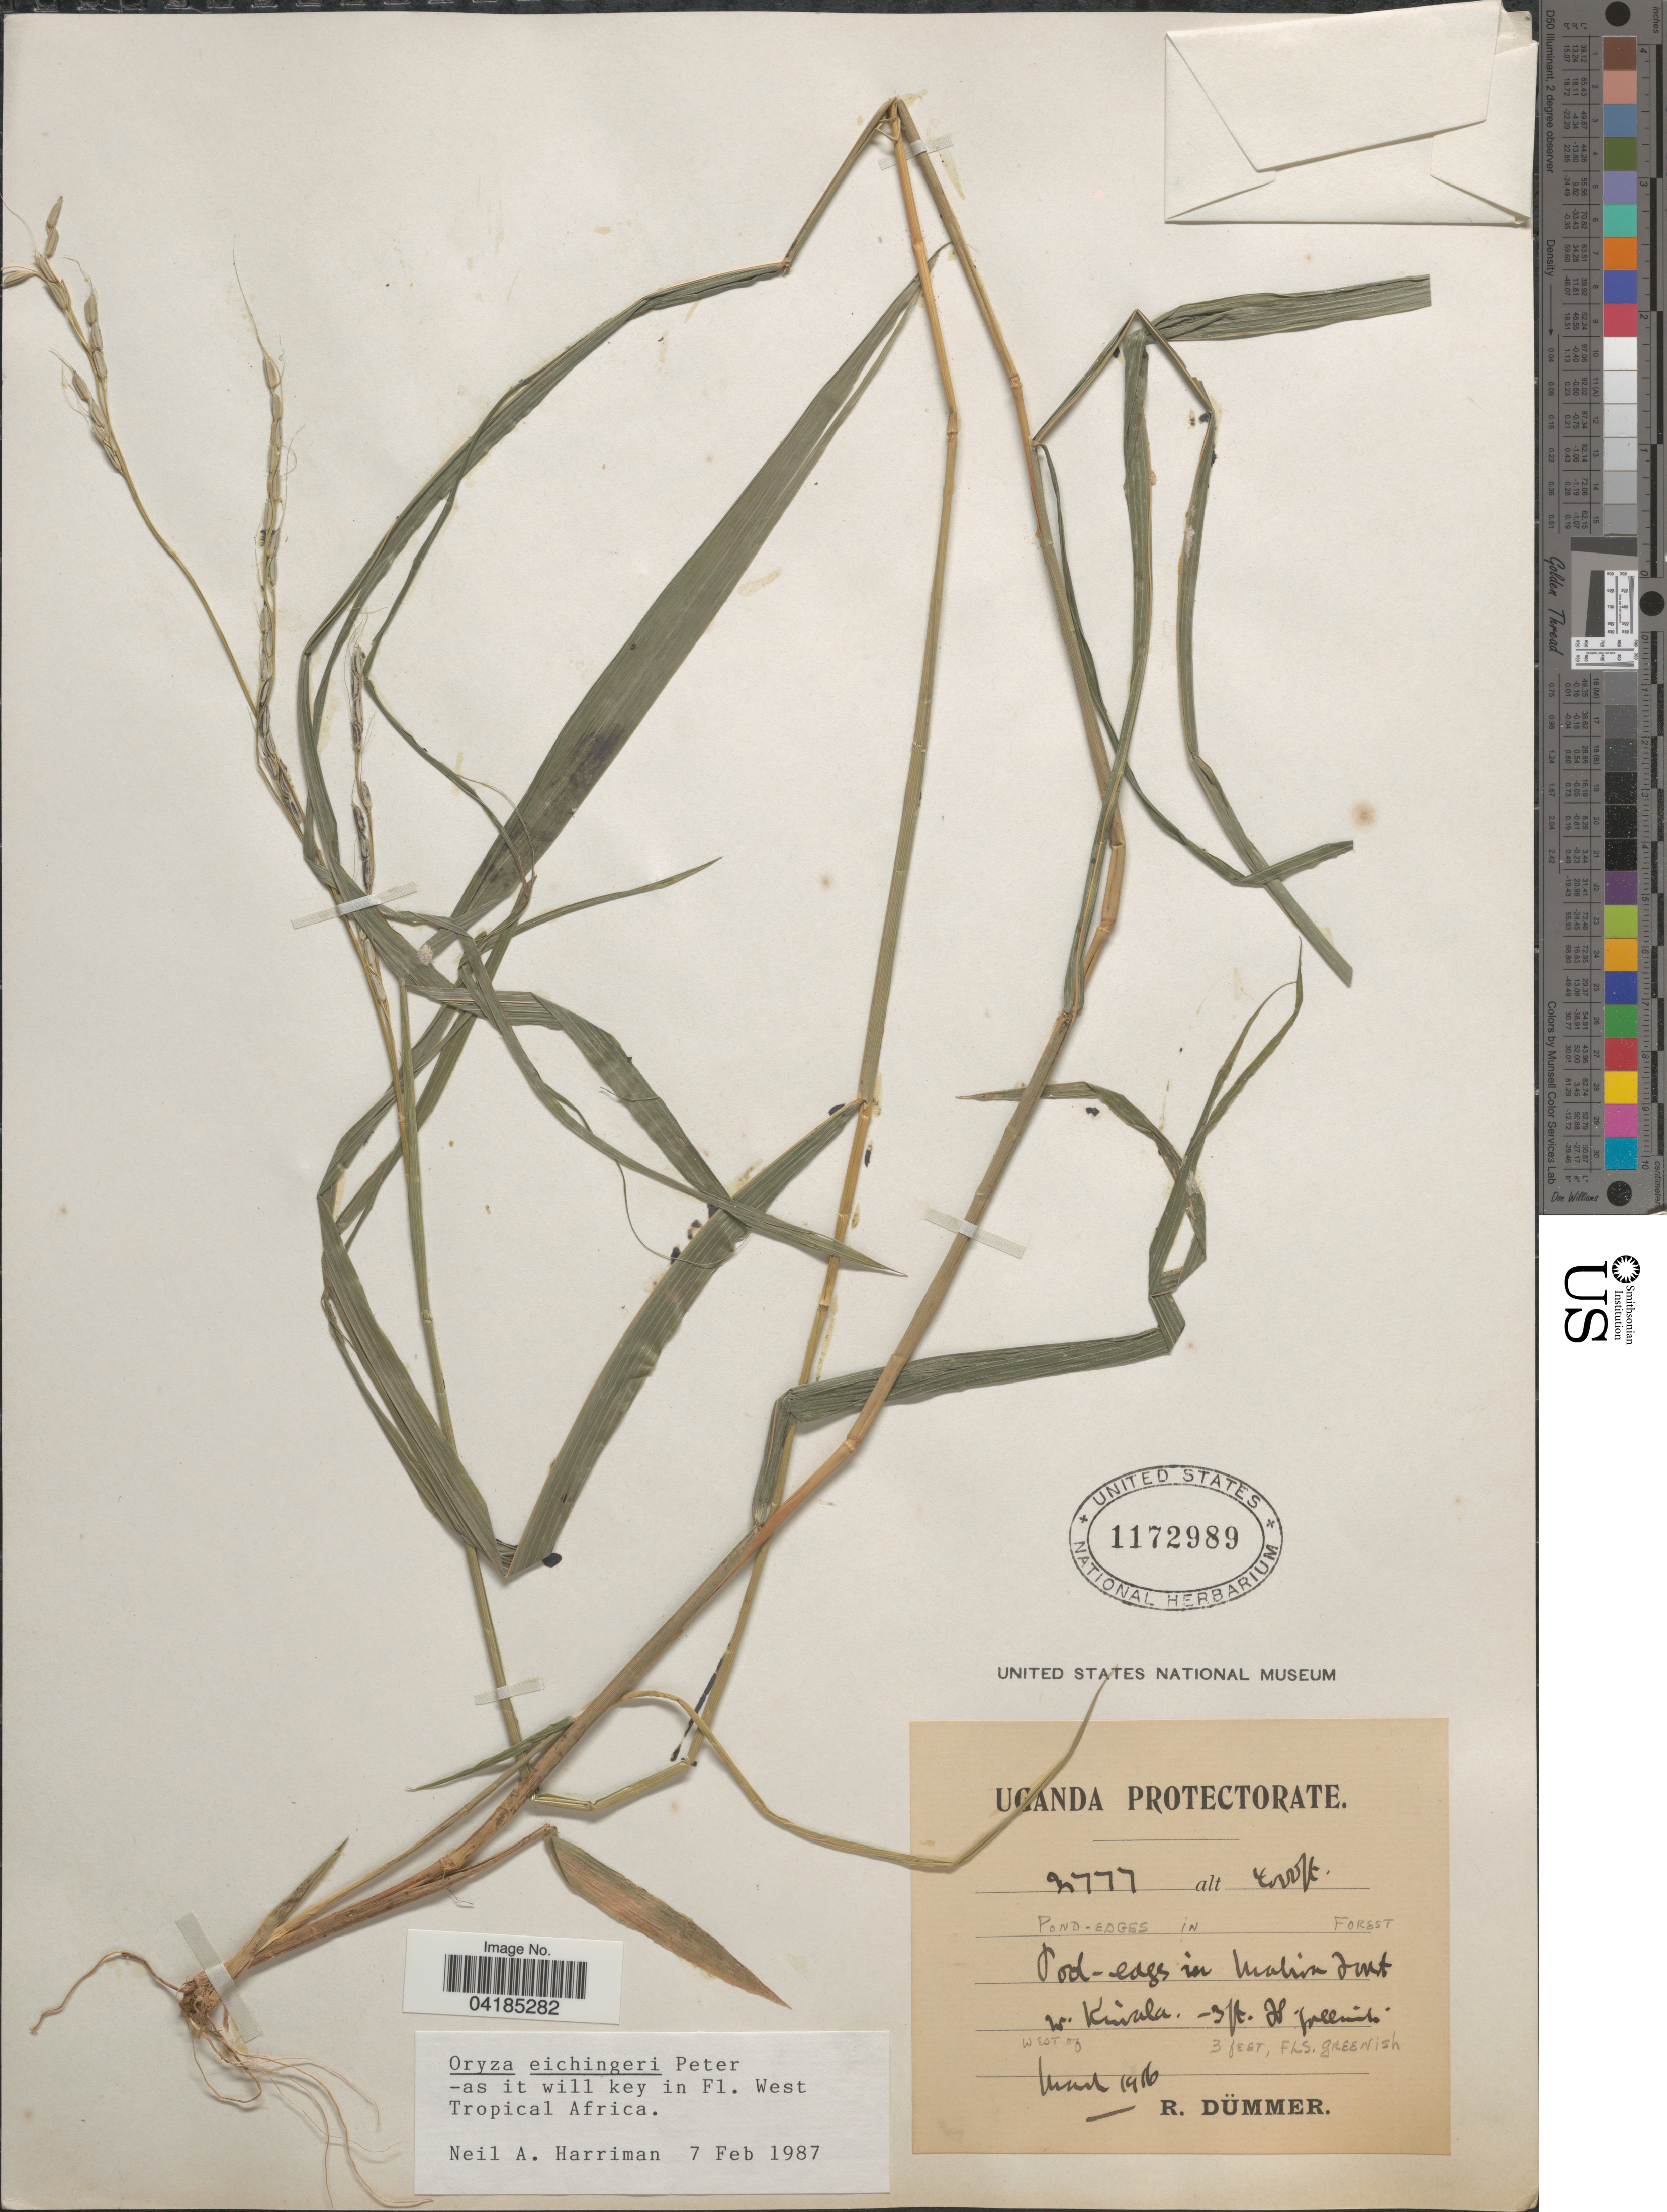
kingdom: Plantae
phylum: Tracheophyta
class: Liliopsida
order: Poales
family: Poaceae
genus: Oryza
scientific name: Oryza eichingeri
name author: Peter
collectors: R. A. Dümmer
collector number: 2777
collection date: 1916-03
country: Uganda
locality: Uganda Protectorate. Pond-edges in Malim [interpreted] Forest [interpreted] west of Kinala.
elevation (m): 1219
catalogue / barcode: US 1172989